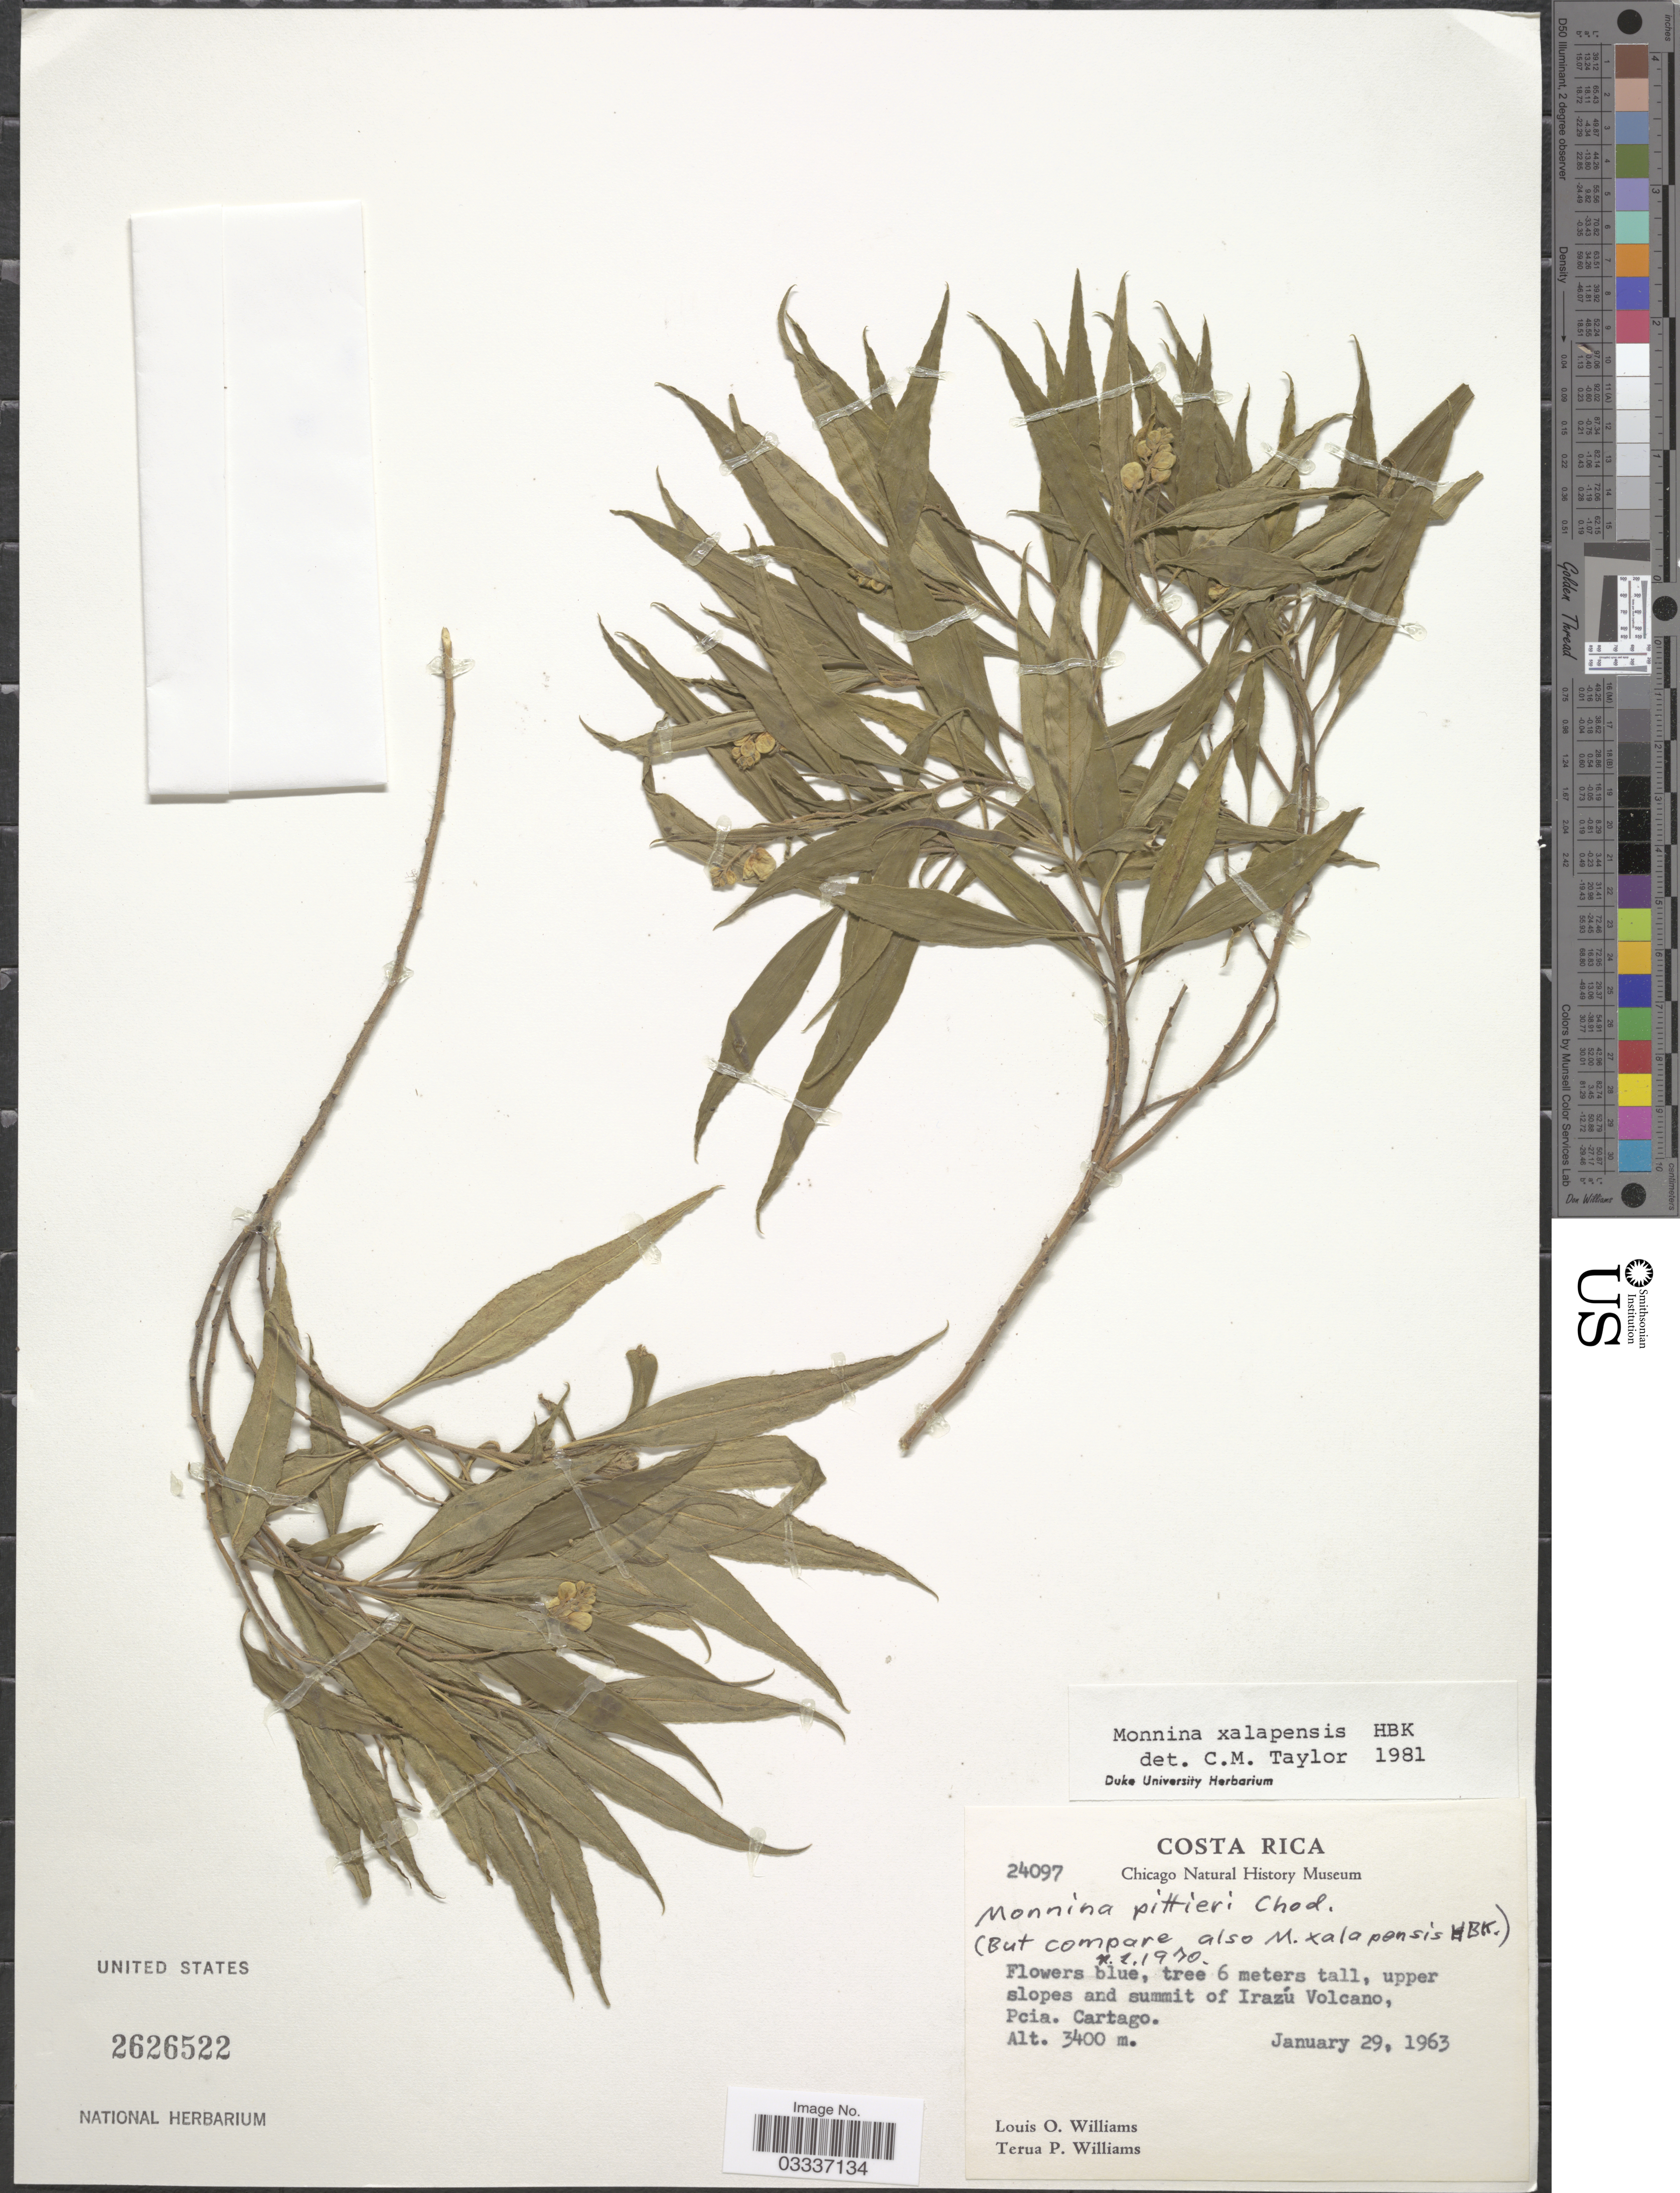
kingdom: Plantae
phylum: Tracheophyta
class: Magnoliopsida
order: Fabales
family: Polygalaceae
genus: Monnina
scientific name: Monnina xalapensis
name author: Kunth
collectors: L. O. Williams & T. Williams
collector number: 24097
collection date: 1963-01-29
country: Costa Rica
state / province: Cartago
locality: Upper slopes and summit of Irazú Volcano, Pcia. Cartago.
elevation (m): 3400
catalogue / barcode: US 2626522